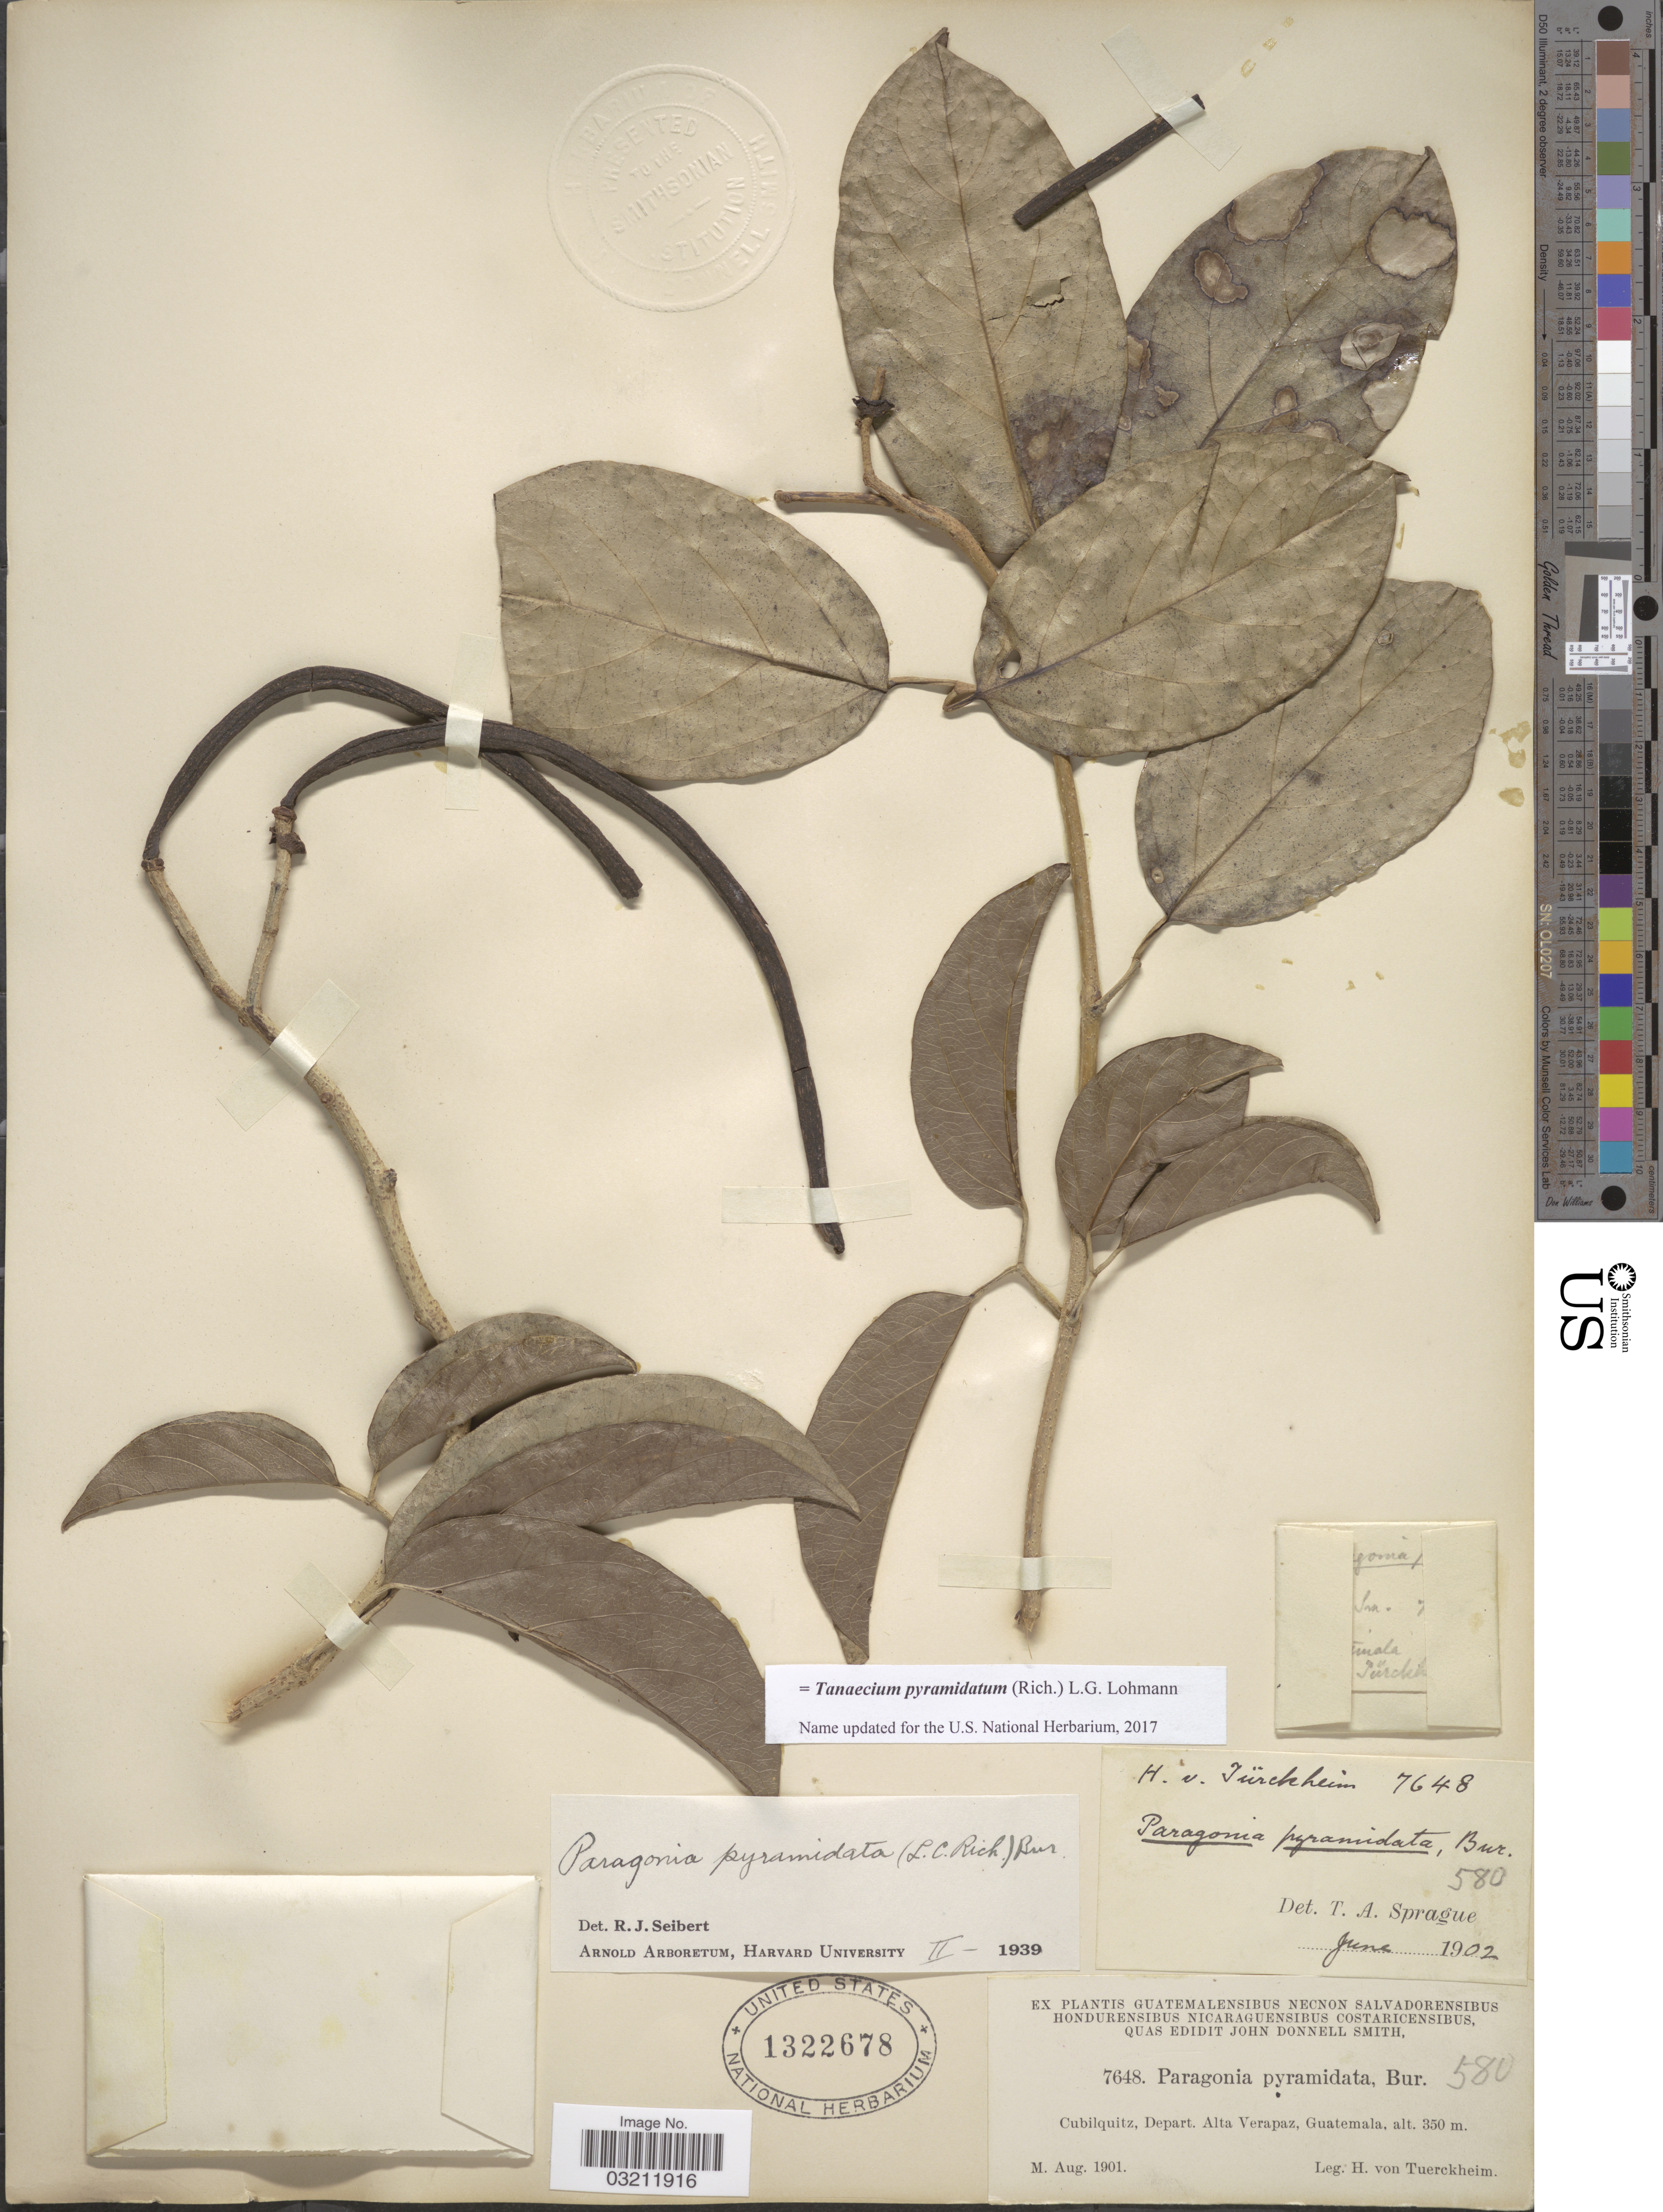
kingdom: Plantae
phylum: Tracheophyta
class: Magnoliopsida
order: Lamiales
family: Bignoniaceae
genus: Tanaecium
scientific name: Tanaecium pyramidatum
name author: (Rich.) L.G. Lohmann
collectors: H. von Tuerckheim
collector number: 7648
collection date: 1901-08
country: Guatemala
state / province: Alta Verapaz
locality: Cubilquitz, Depart. Alta Verapaz.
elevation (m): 350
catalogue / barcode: US 1322678